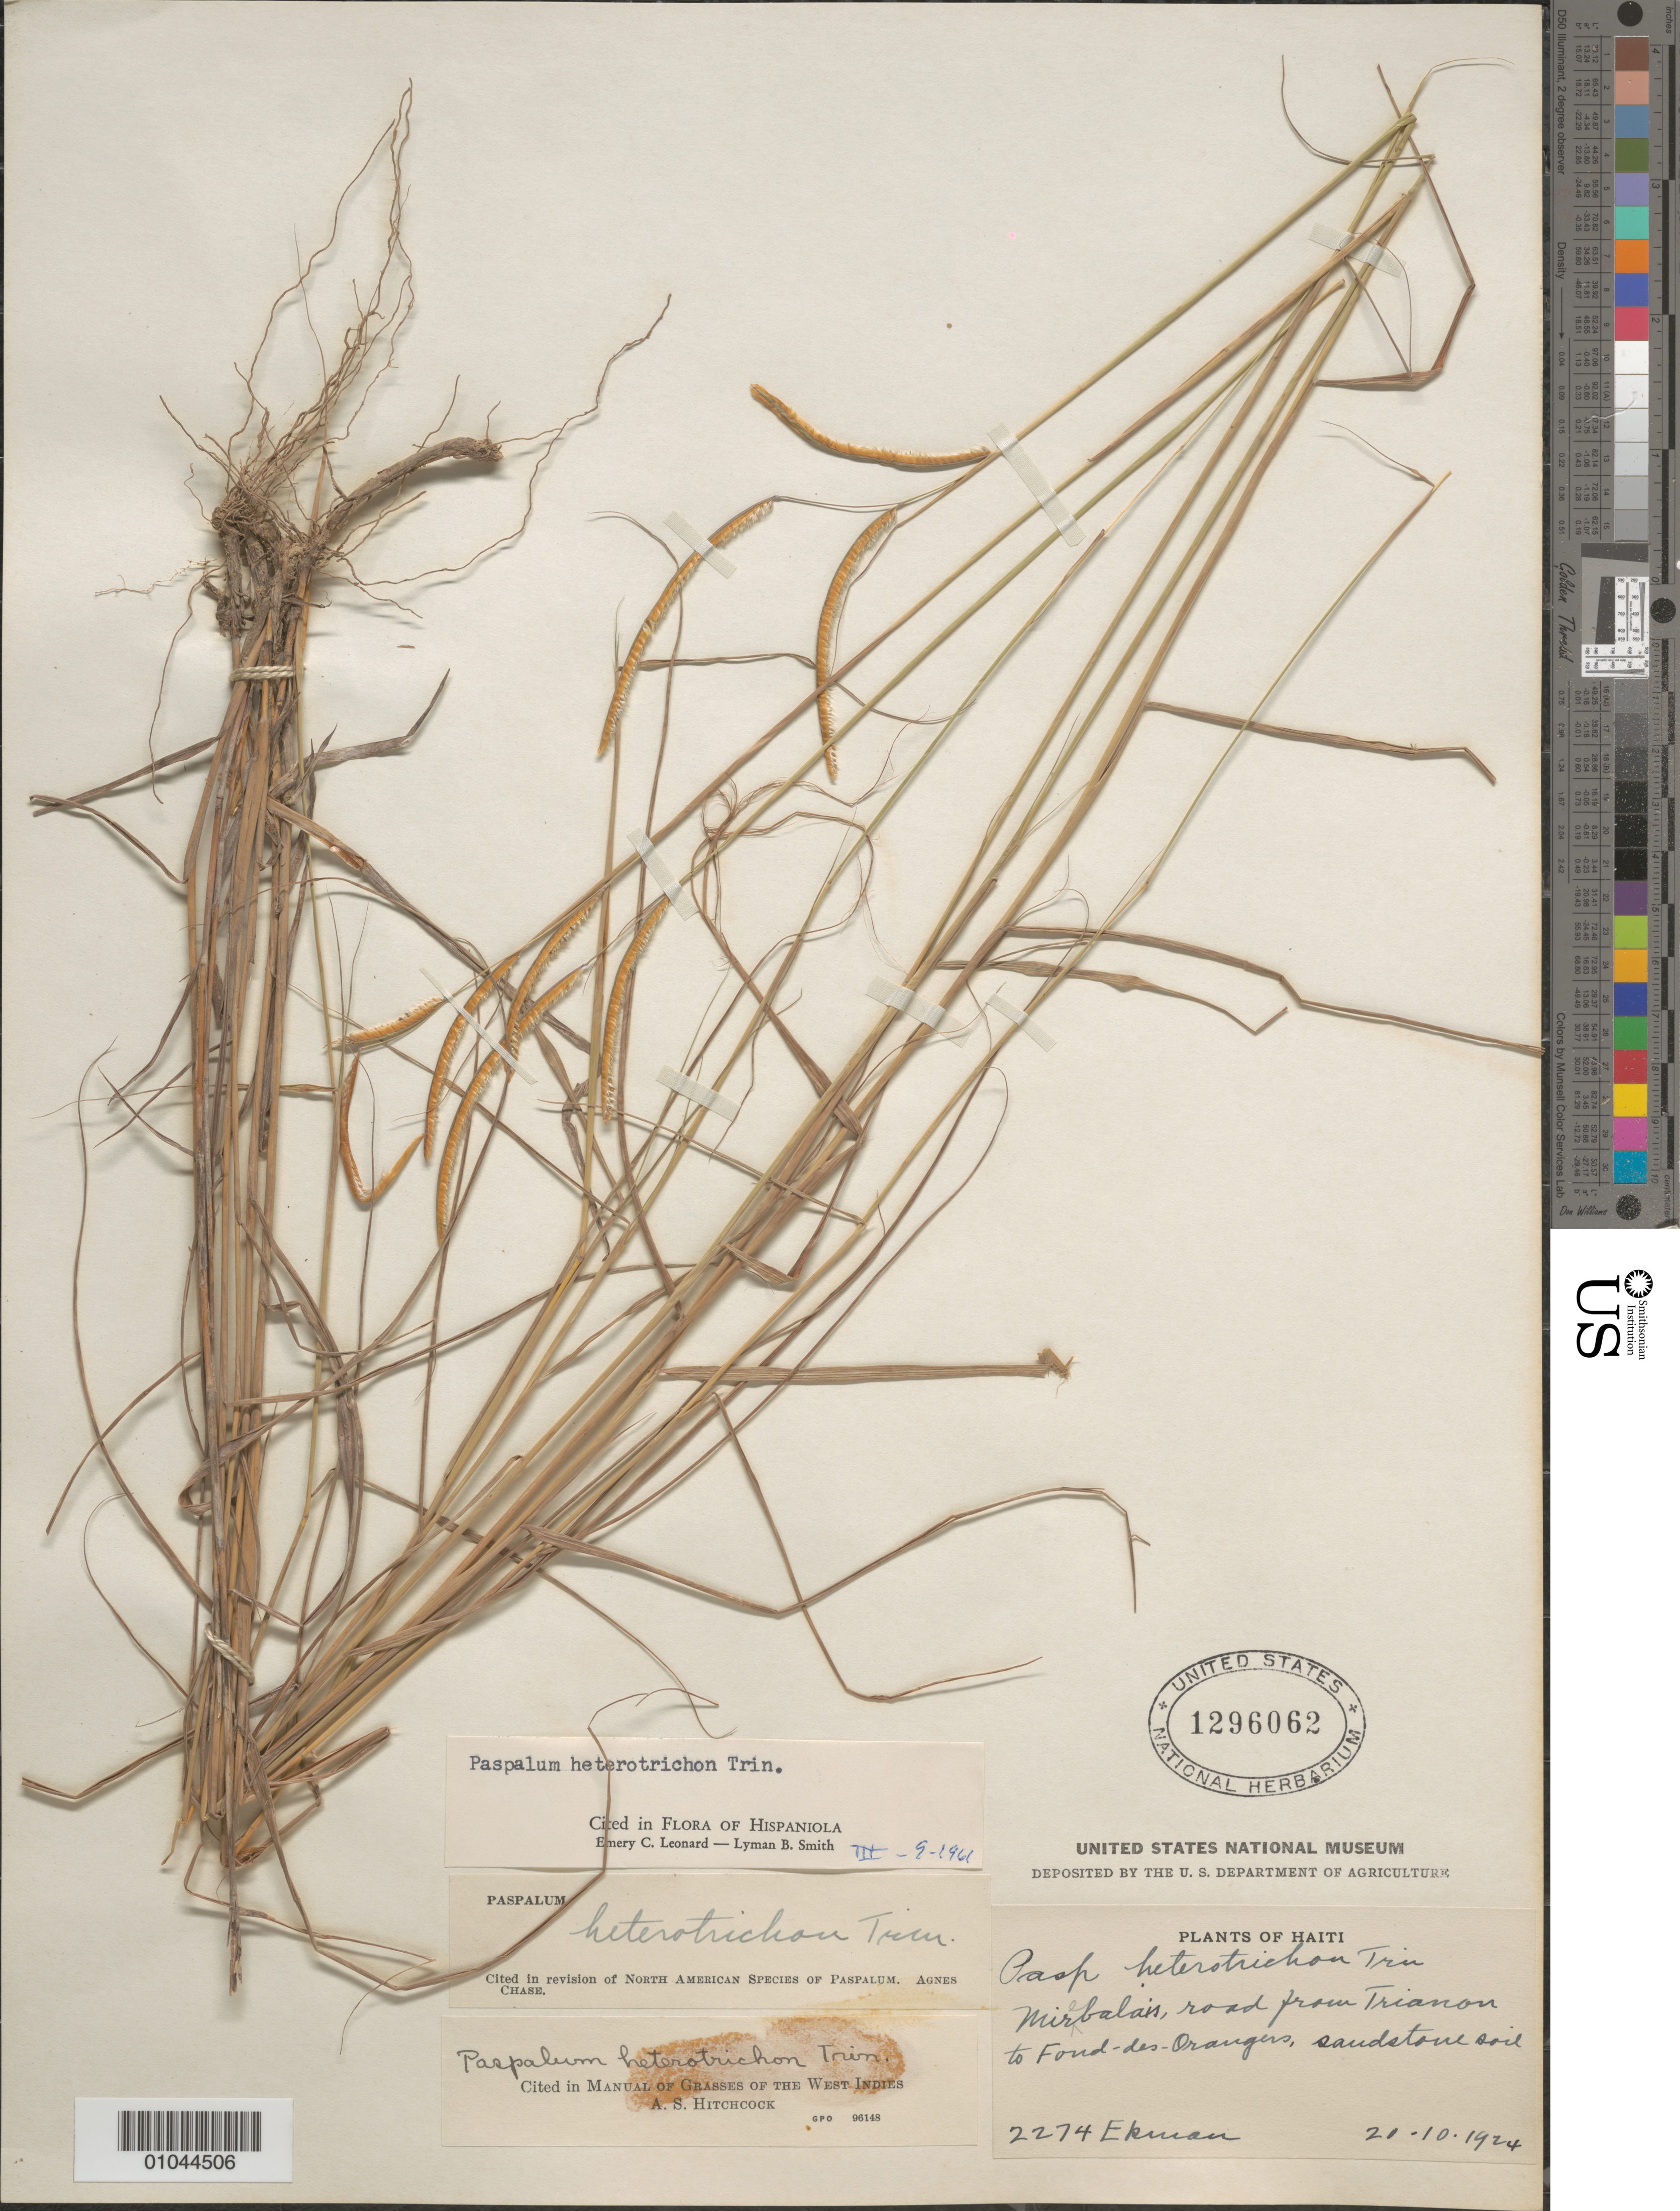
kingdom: Plantae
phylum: Tracheophyta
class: Liliopsida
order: Poales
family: Poaceae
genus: Paspalum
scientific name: Paspalum heterotrichum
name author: Trin.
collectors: E. L. Ekman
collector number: H 2274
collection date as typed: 21 Oct 1924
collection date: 1924-10-21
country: Haiti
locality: Mirebalais, road from Trianon to Fond-des-Oranges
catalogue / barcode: US 1296062